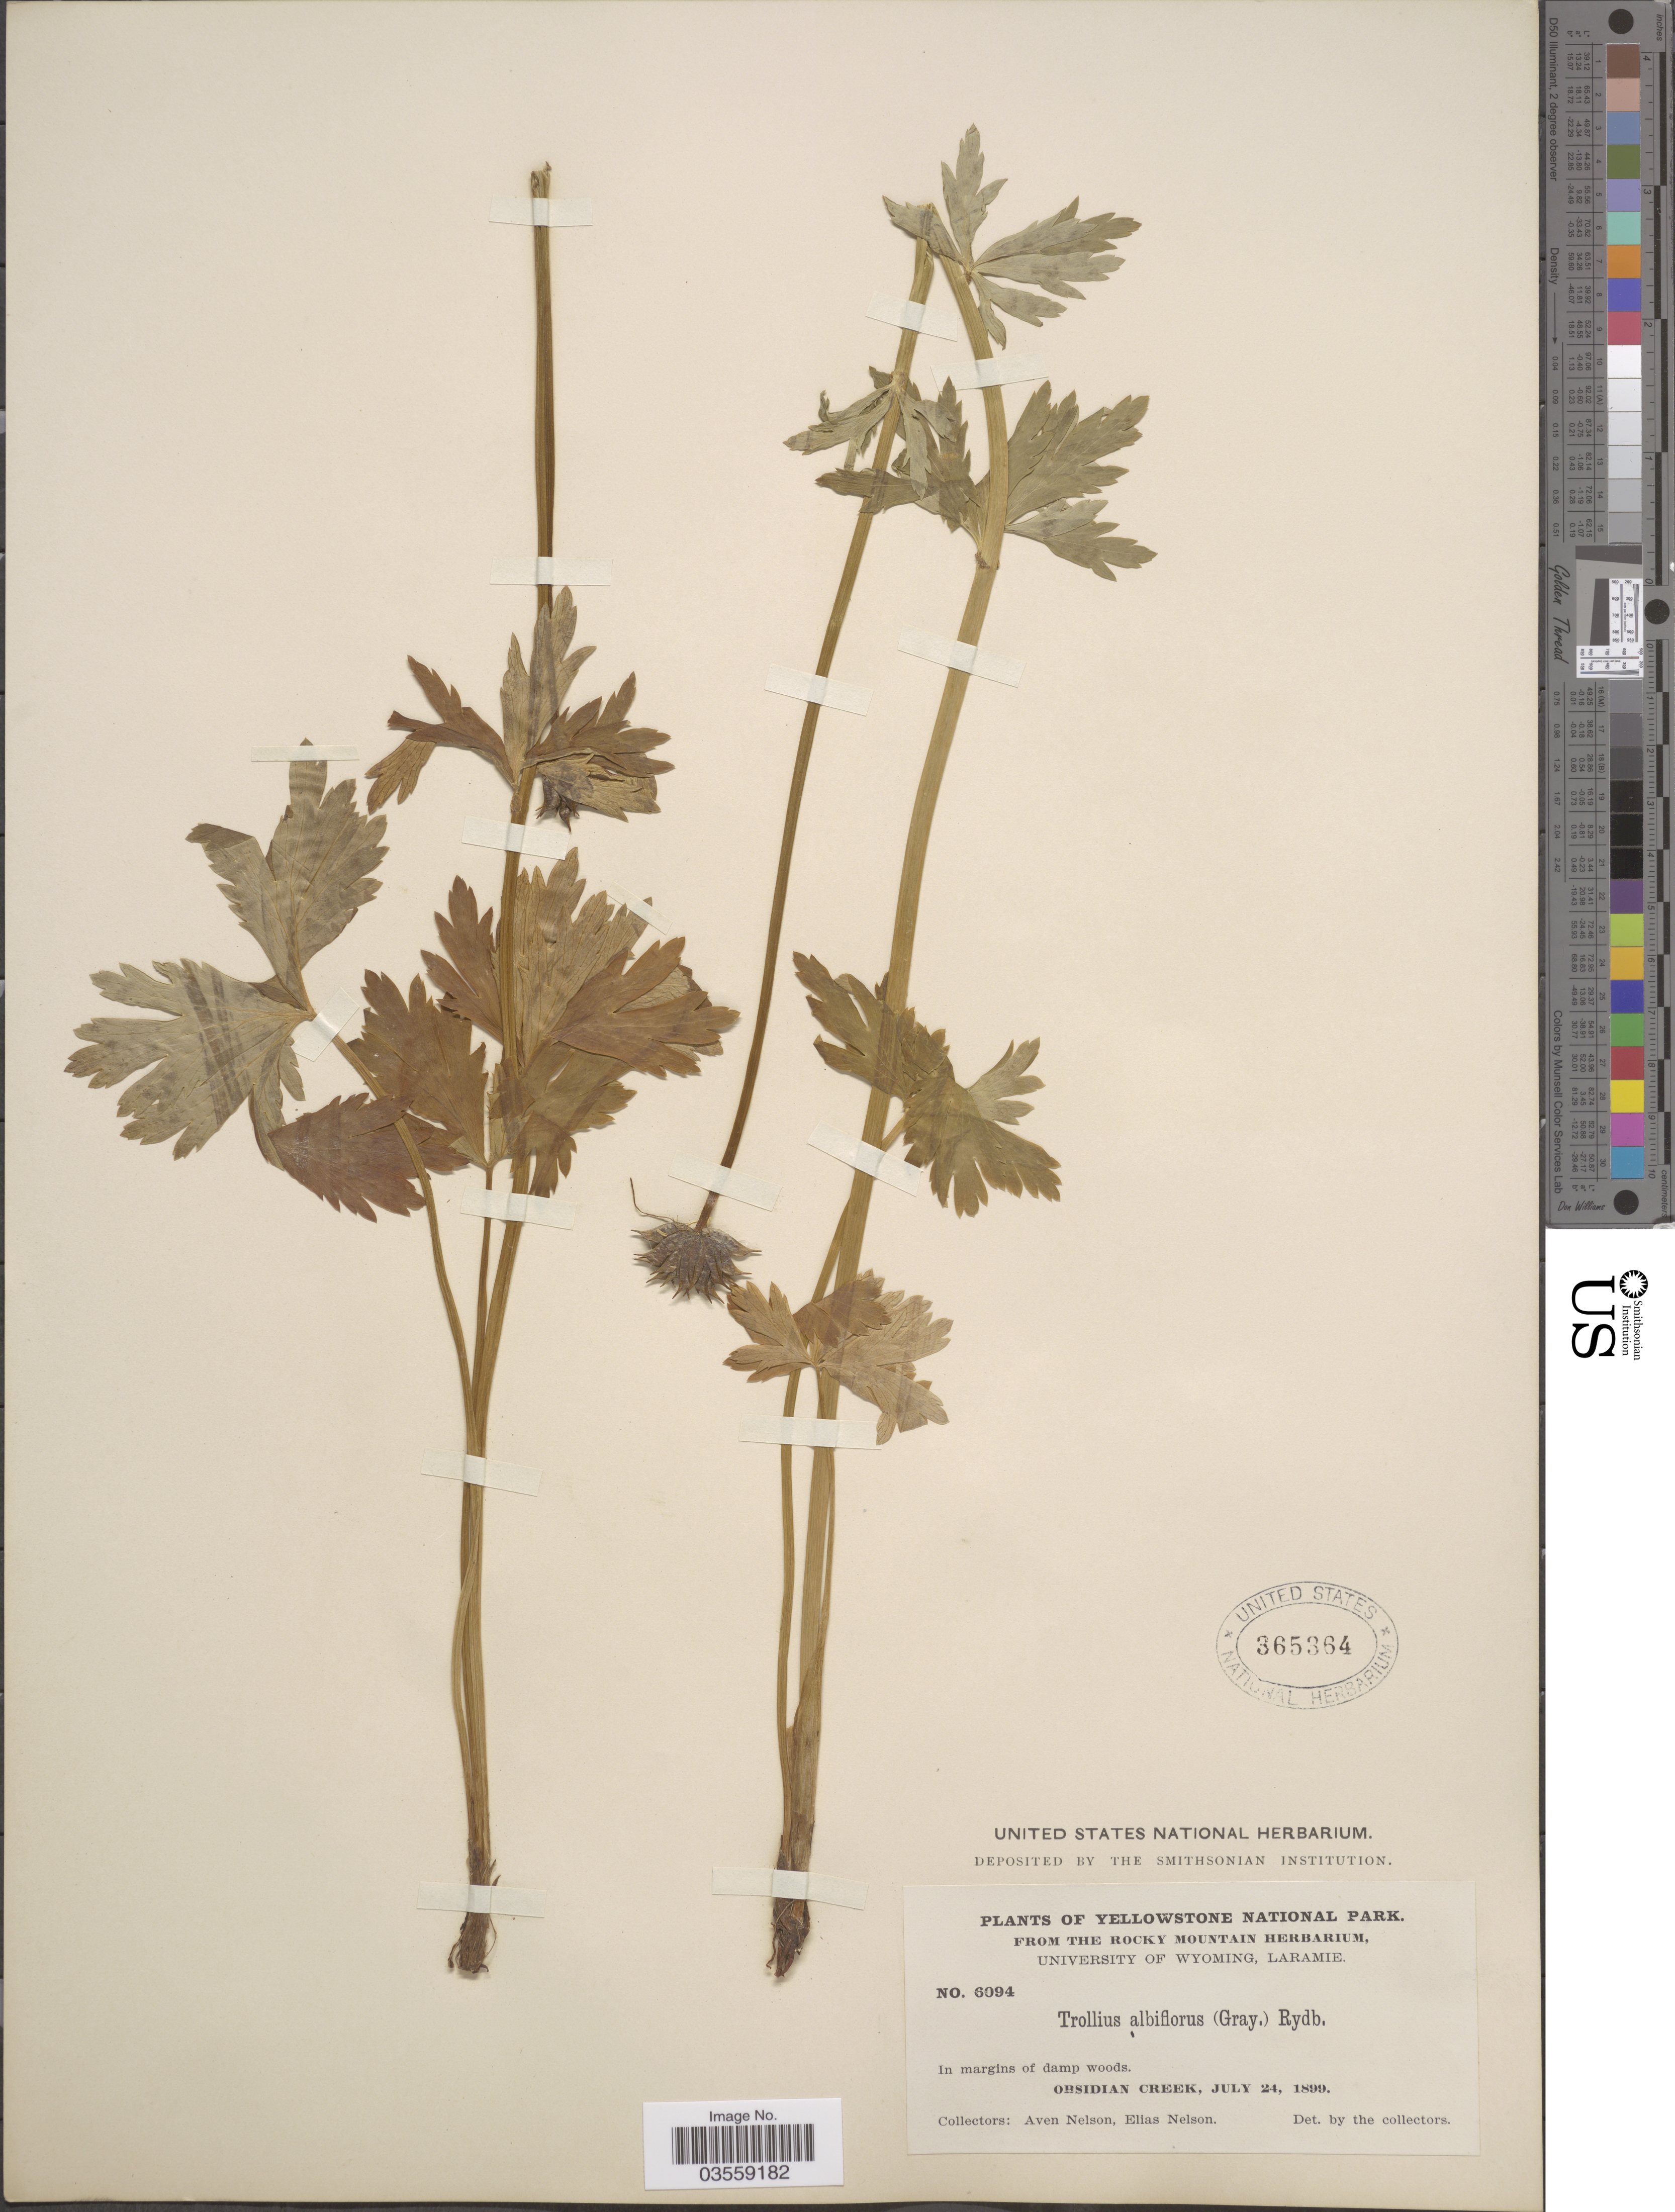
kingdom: Plantae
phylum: Tracheophyta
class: Magnoliopsida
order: Ranunculales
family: Ranunculaceae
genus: Trollius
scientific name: Trollius laxus var. albiflorus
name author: A. Gray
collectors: A. Nelson & E. Nelson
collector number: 6094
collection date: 1899-07-24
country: United States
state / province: Wyoming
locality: Yellowstone National Park. Obsidian Creek.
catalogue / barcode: US 365364